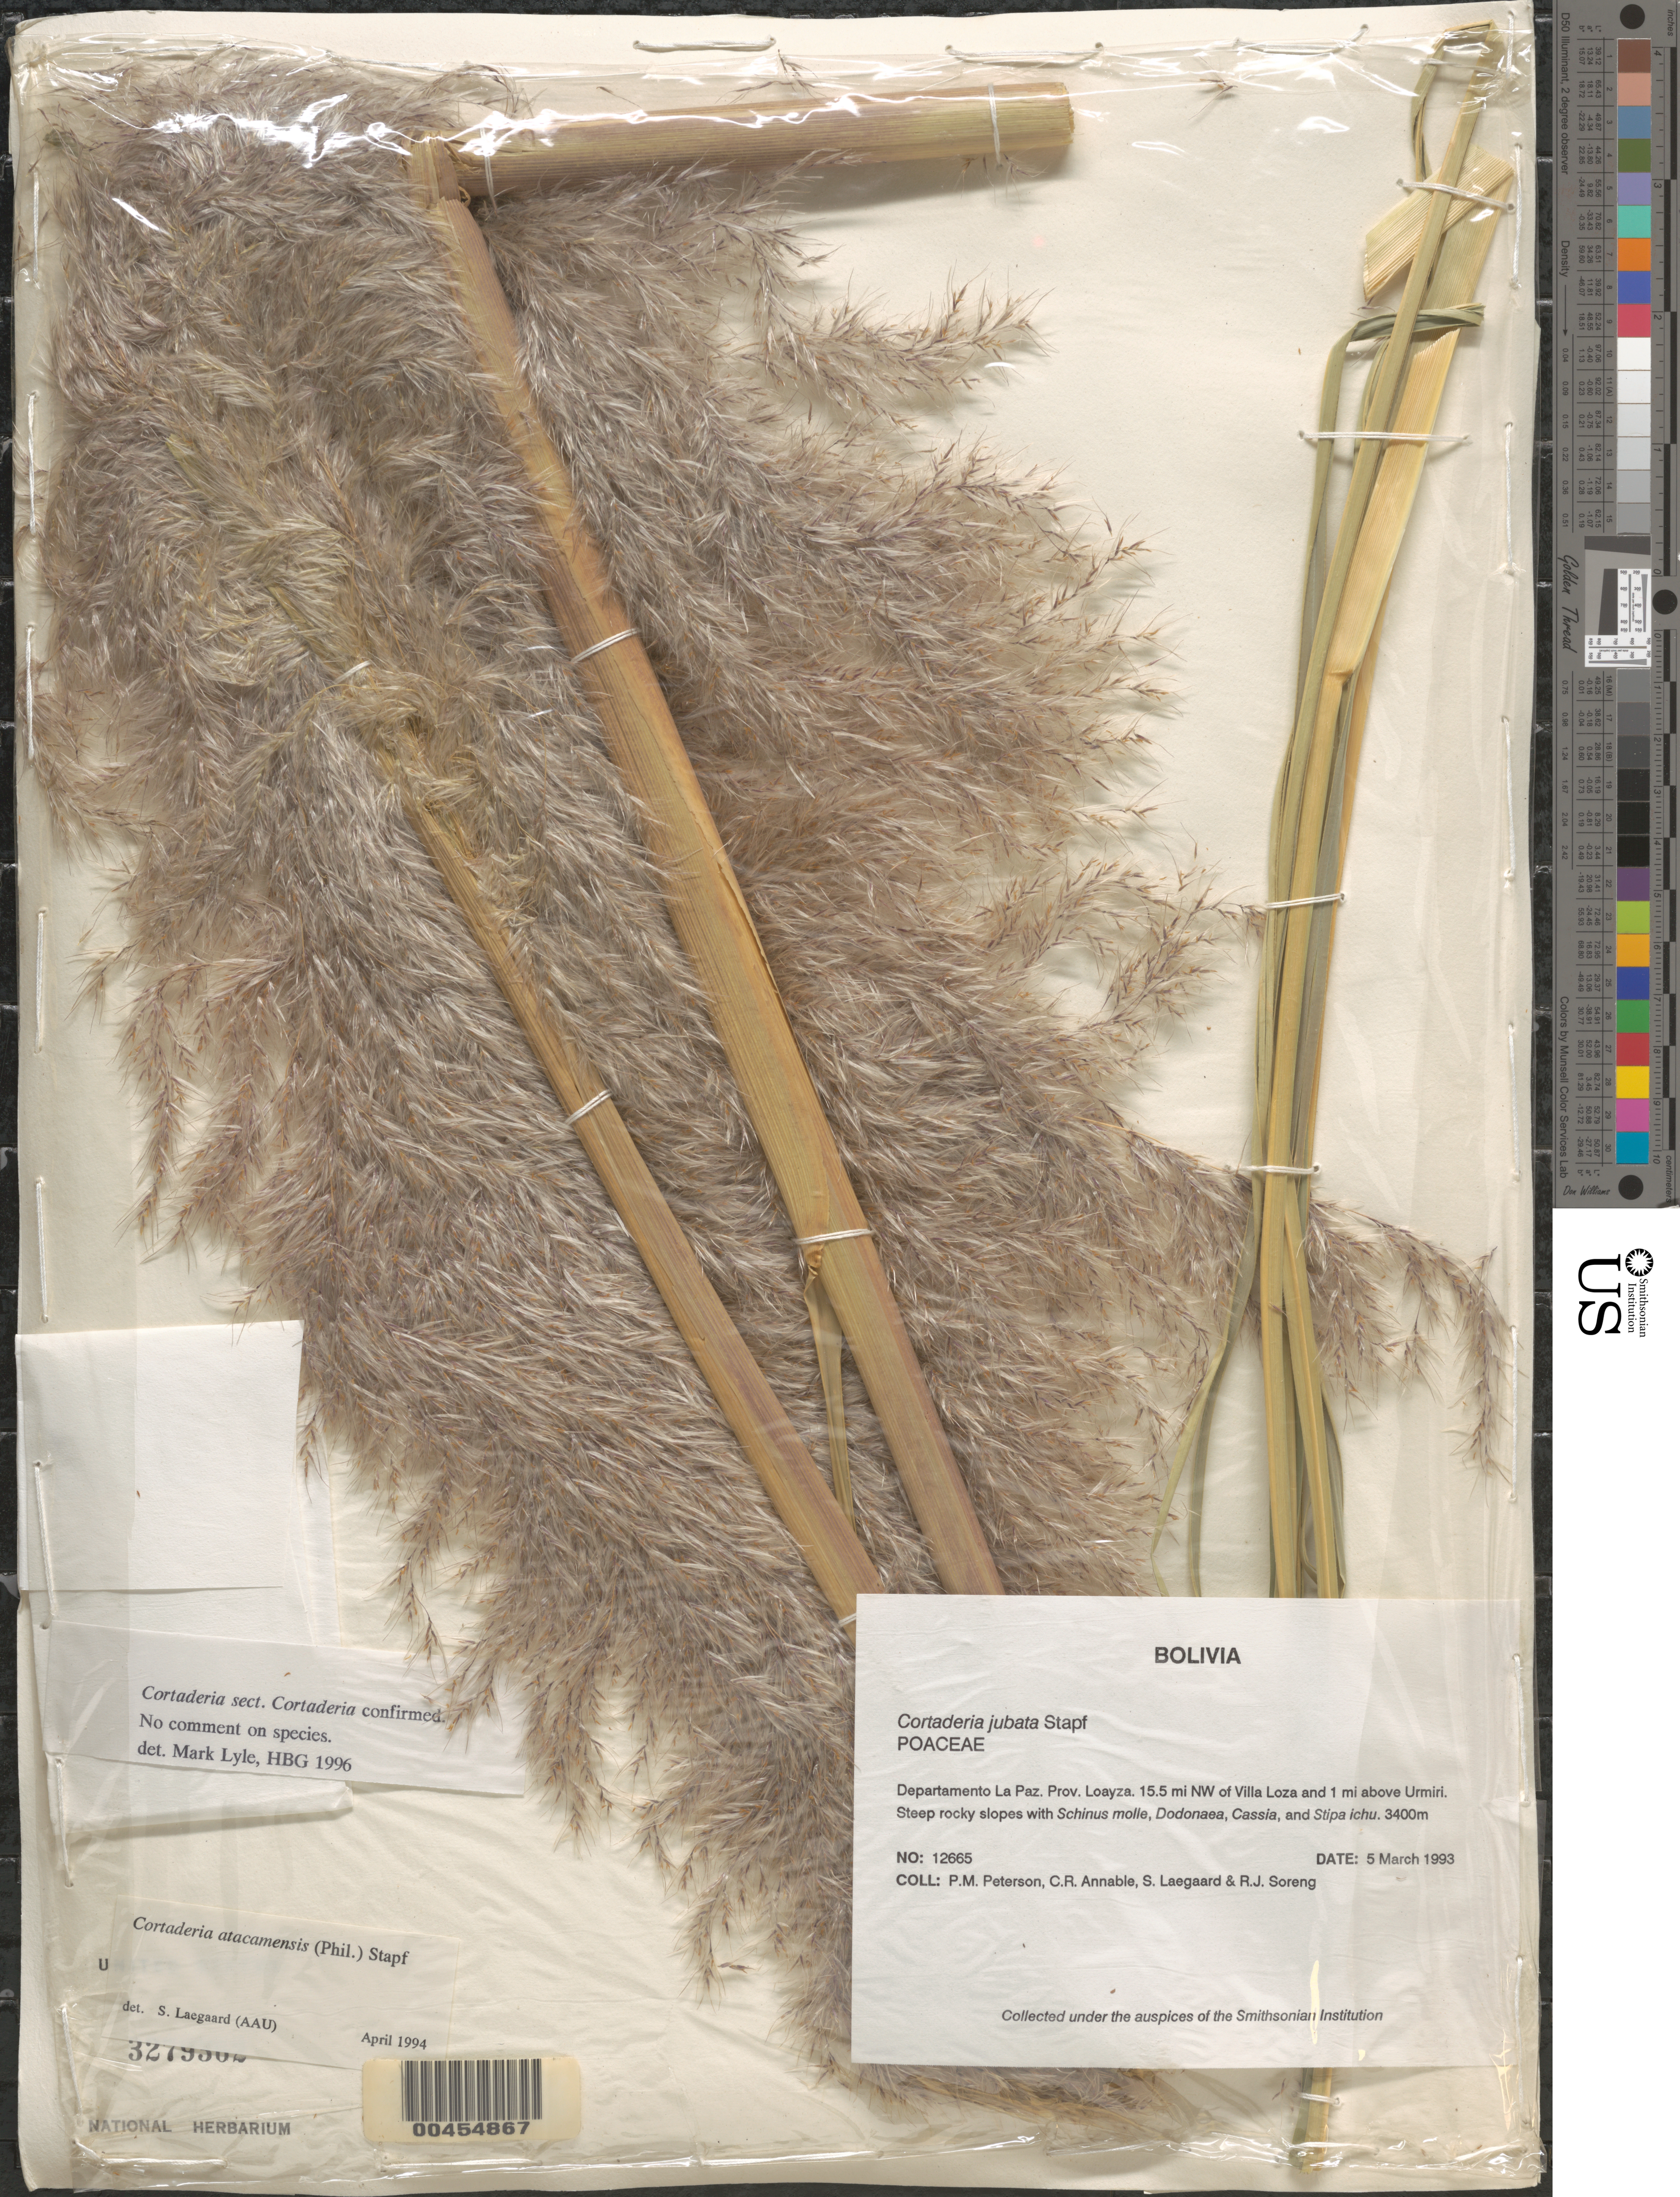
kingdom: Plantae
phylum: Tracheophyta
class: Liliopsida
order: Poales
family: Poaceae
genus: Cortaderia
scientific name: Cortaderia atacamensis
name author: (Phil.) Stapf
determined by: Lægaard, S., (AAU), University of Aarhus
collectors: P. M. Peterson, C. R. Annable, S. Lægaard & R. J. Soreng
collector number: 12665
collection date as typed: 05 Mar 1993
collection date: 1993-03-05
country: Bolivia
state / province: La Paz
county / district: Loayza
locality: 15.5 mi NW of Villa Loza and 1 mi above Urmiri.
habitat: Steep rocky slopes with Schinus molle, Dodonaea, Cassia, and Stipa ichu.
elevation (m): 3400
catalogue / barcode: US 3279362